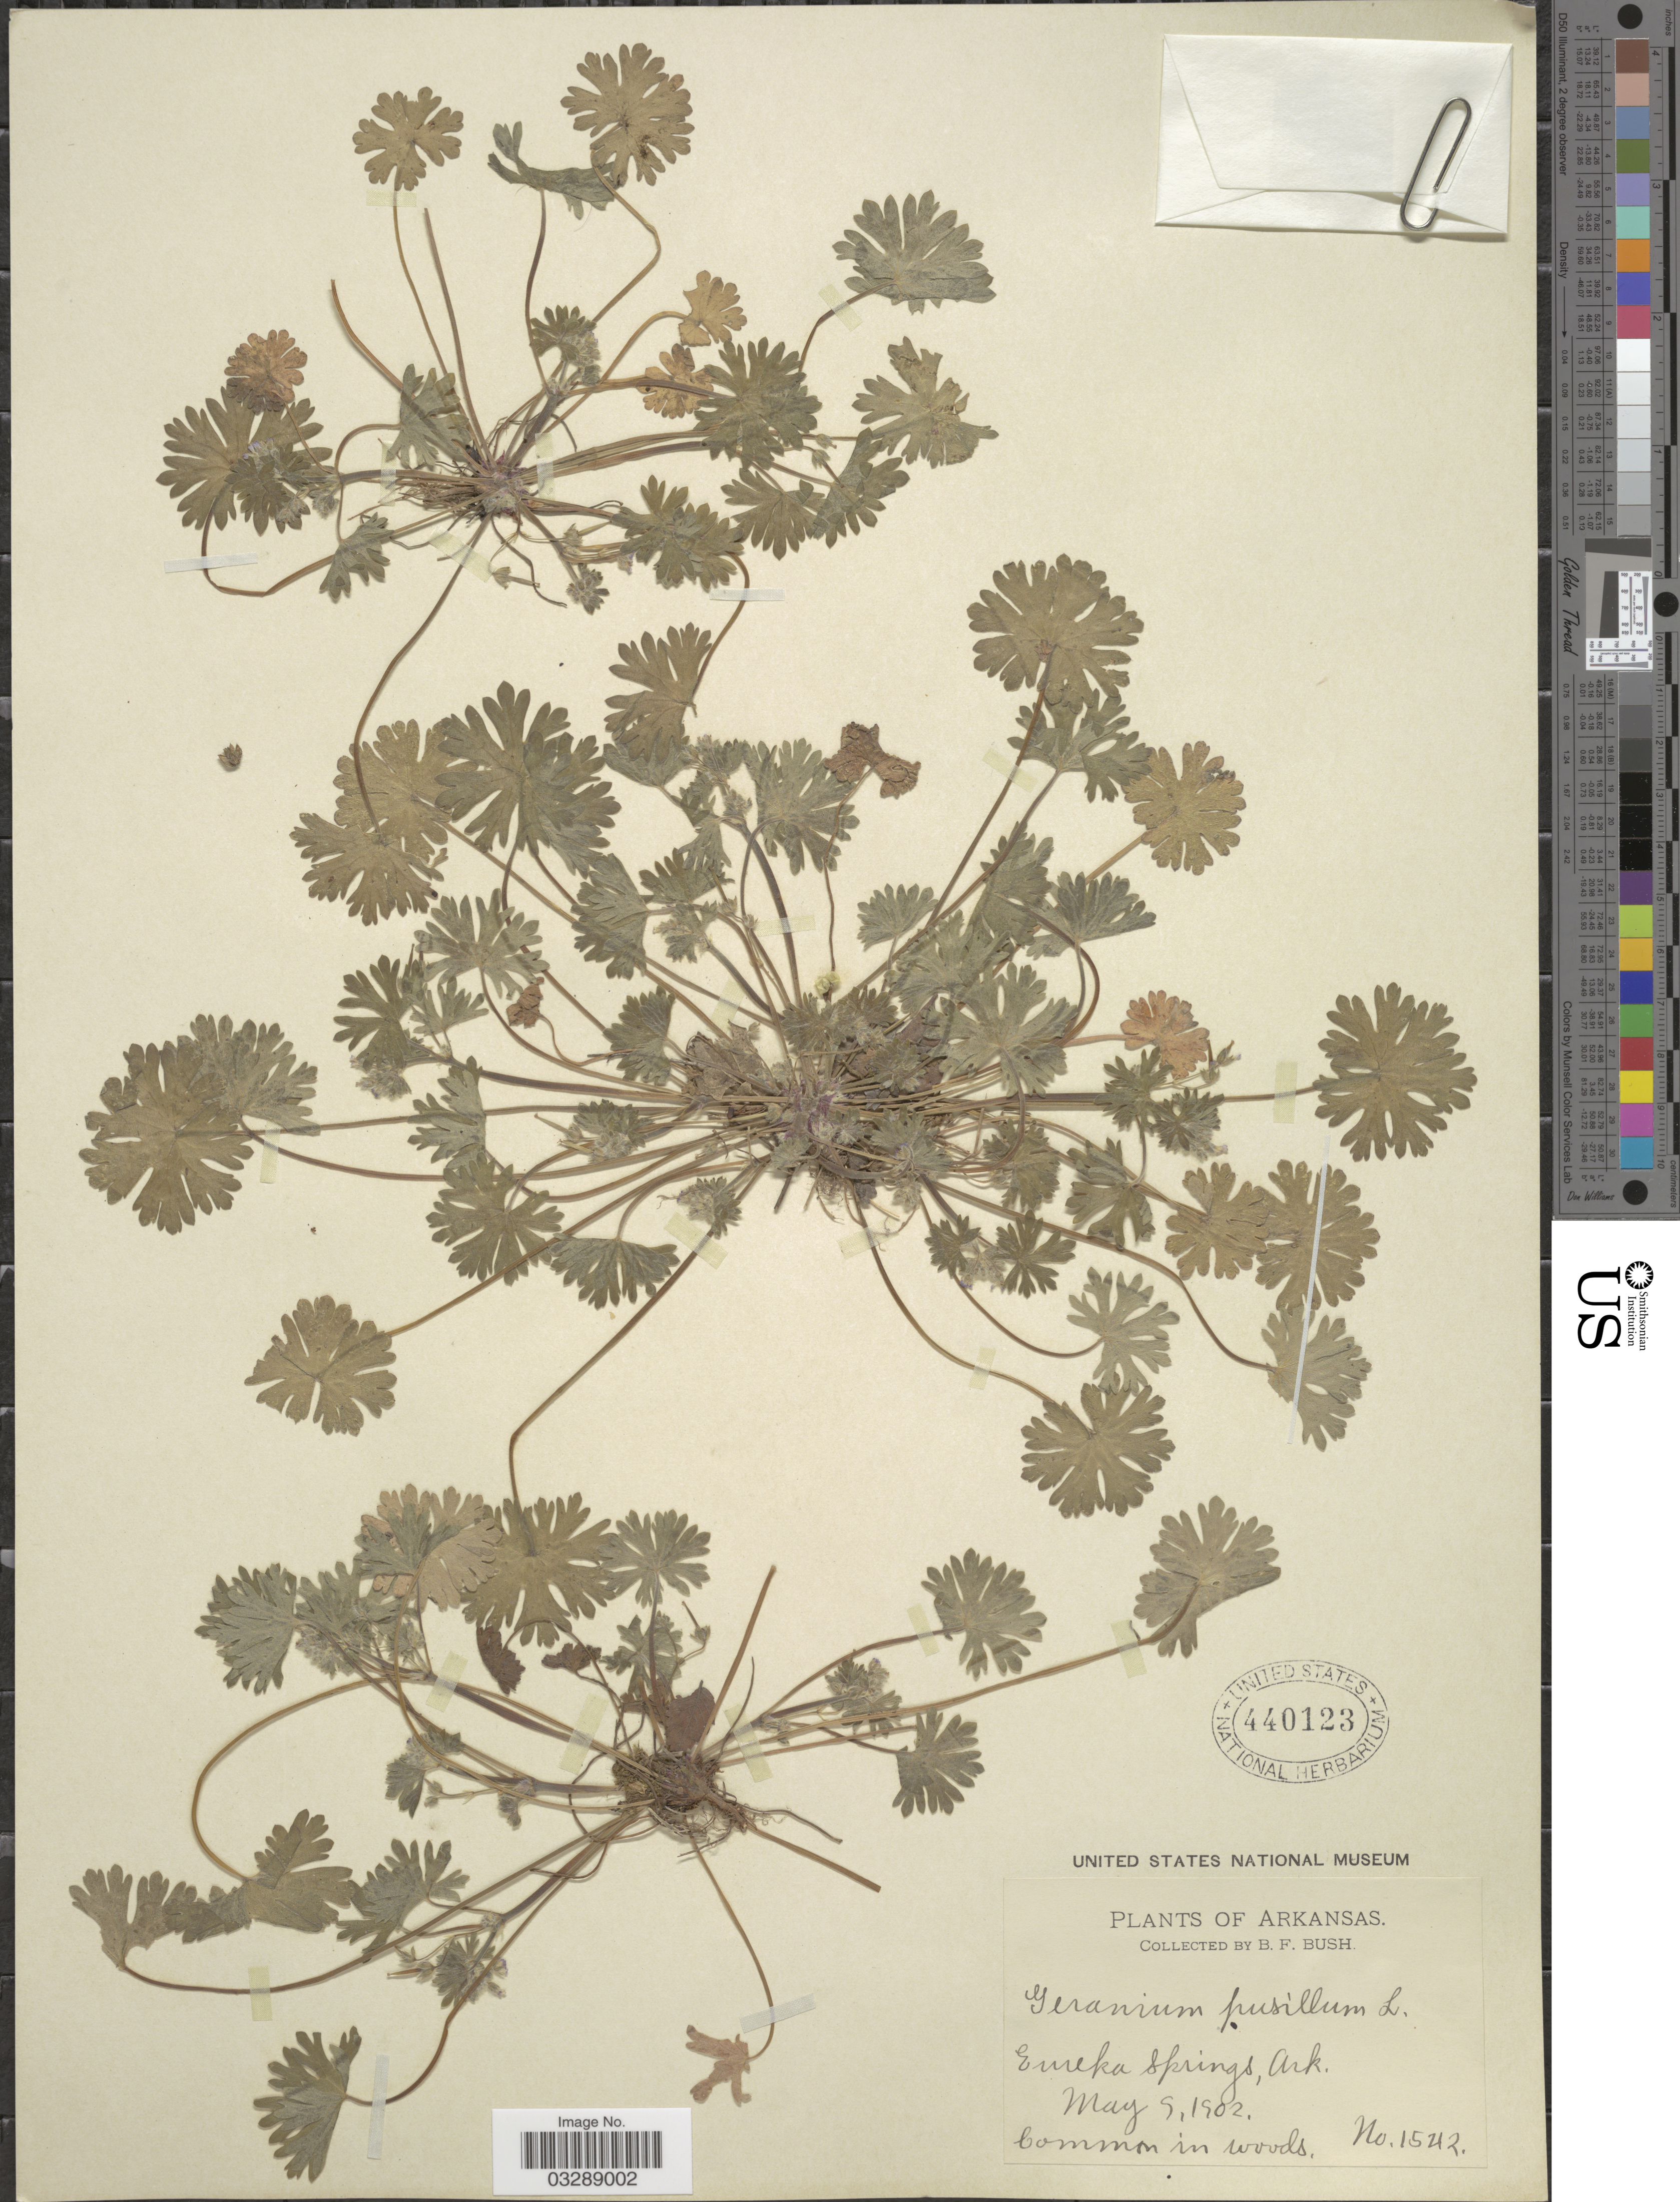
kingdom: Plantae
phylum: Tracheophyta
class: Magnoliopsida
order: Geraniales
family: Geraniaceae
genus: Geranium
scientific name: Geranium pusillum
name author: L.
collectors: B. F. Bush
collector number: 1542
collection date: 1902-05-09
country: United States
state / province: Arkansas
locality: Eureka Springs, Ark.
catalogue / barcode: US 440123